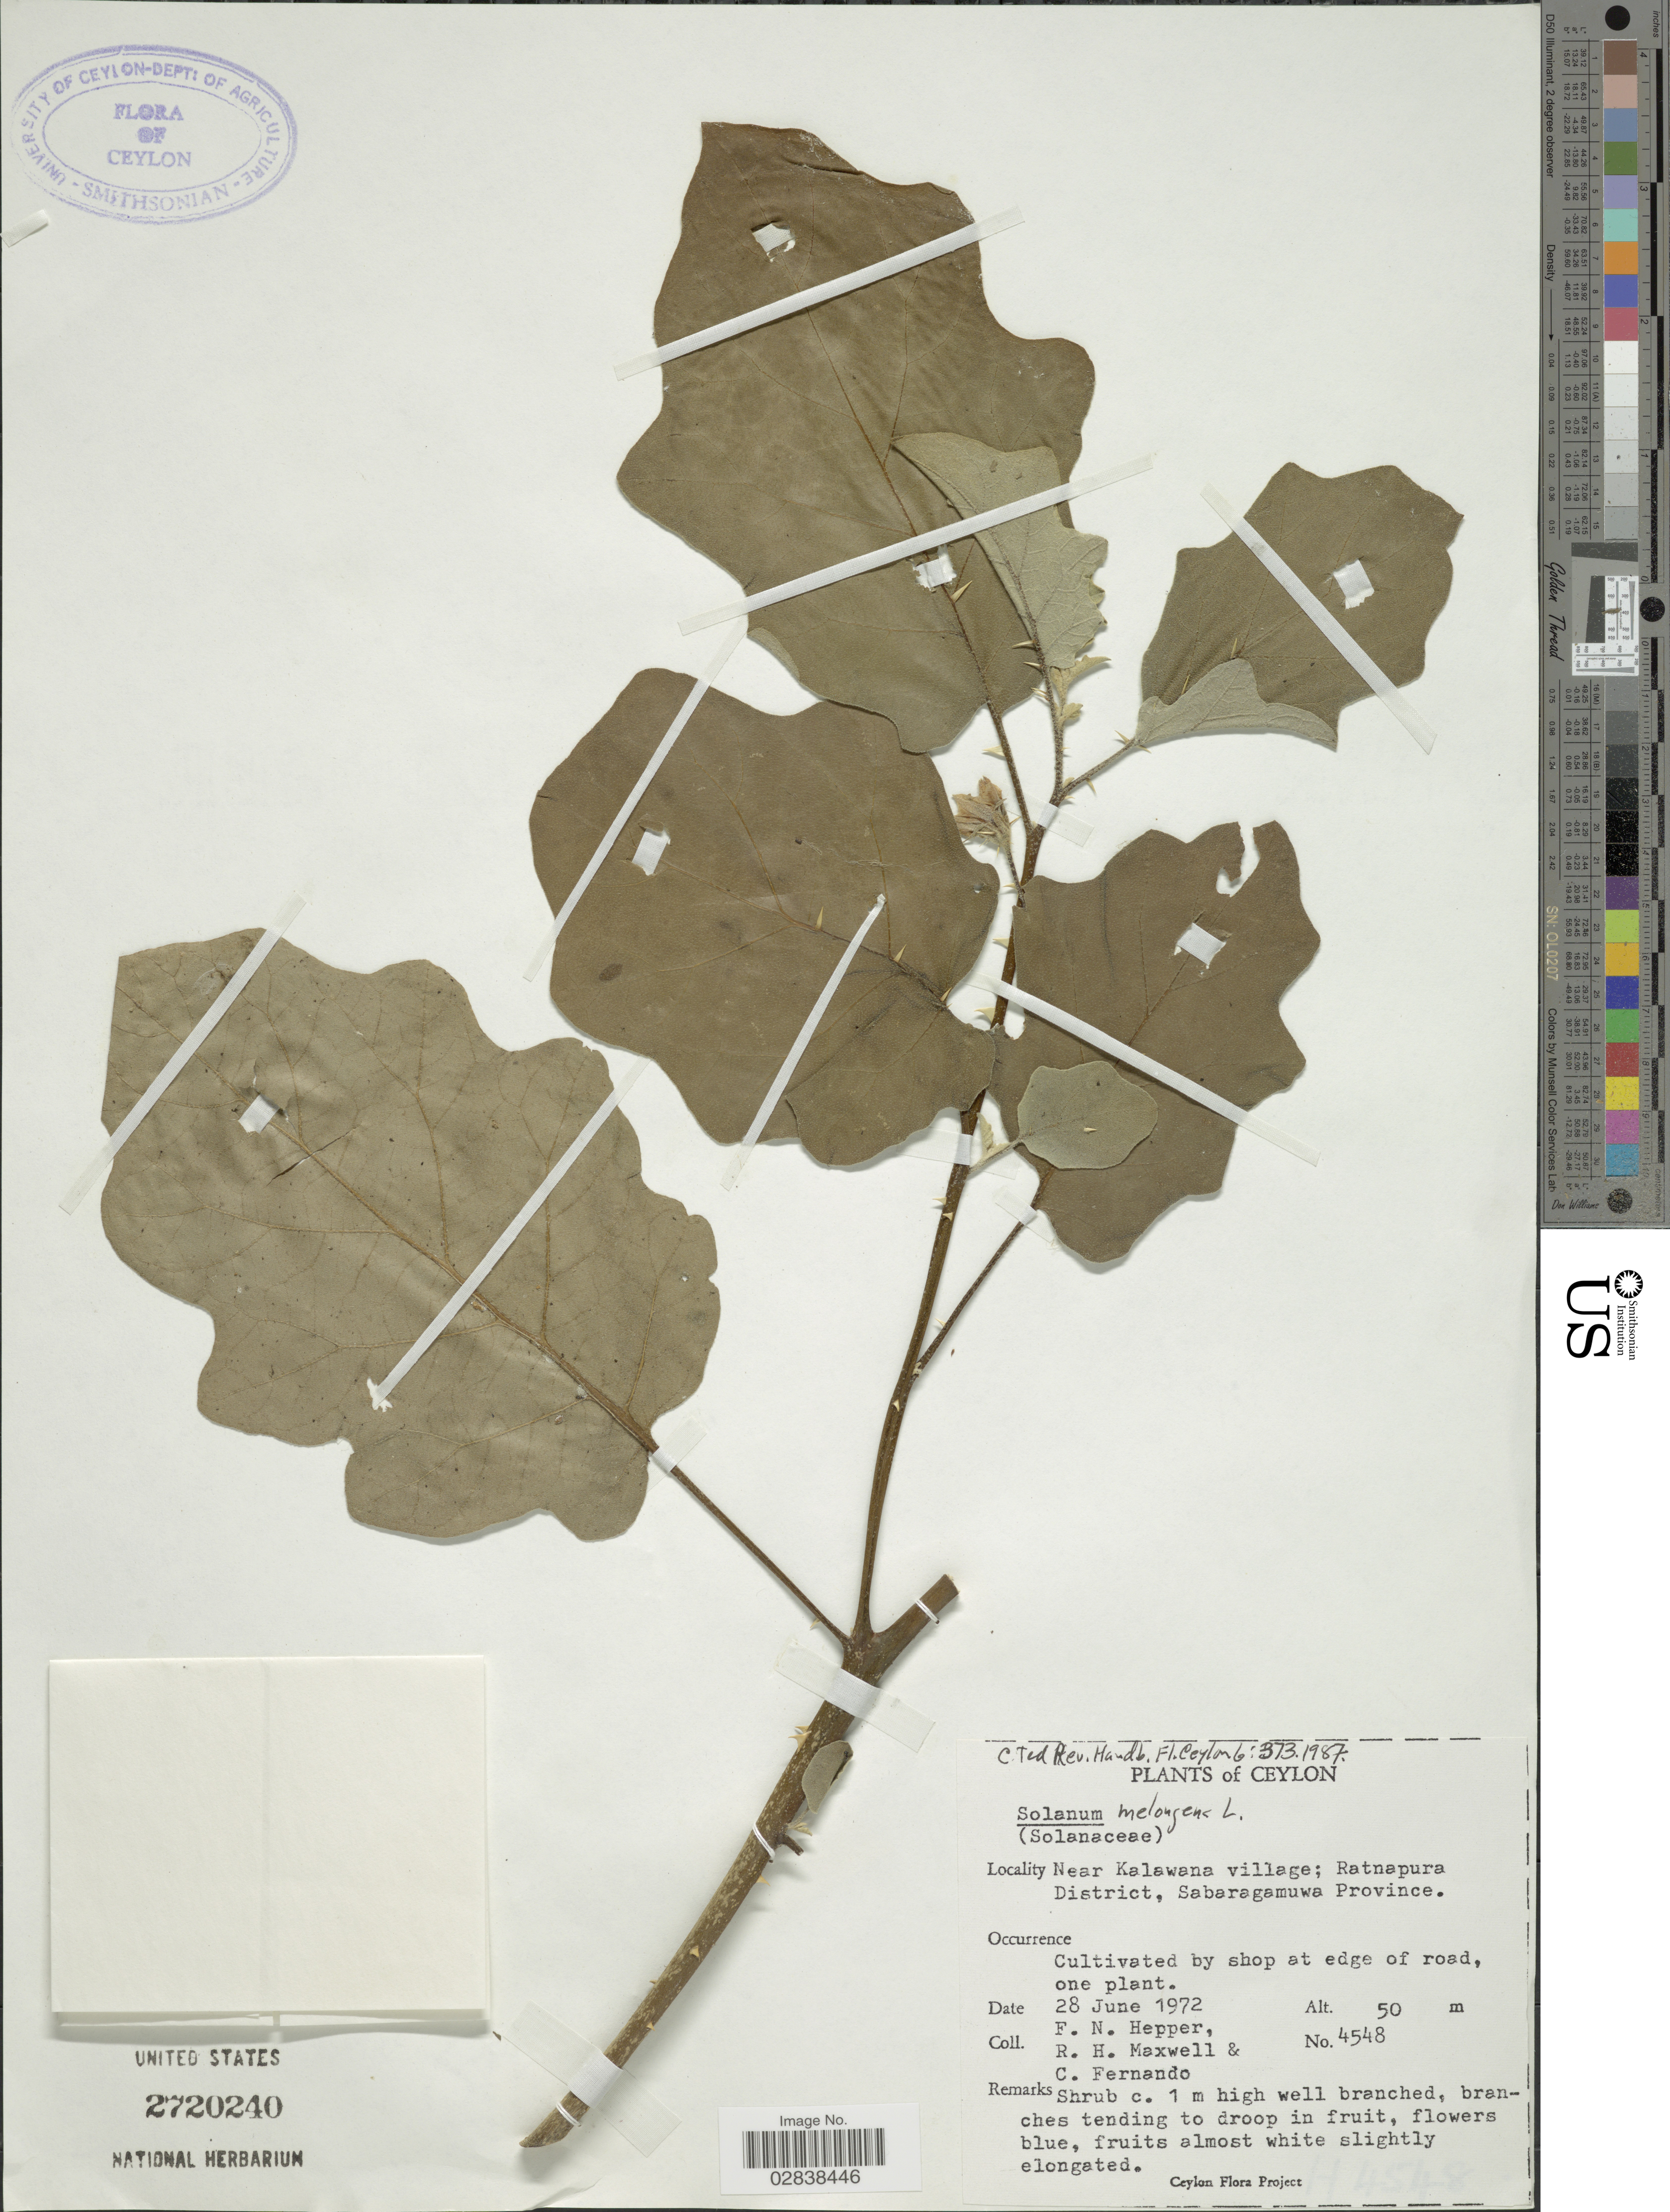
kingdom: Plantae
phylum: Tracheophyta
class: Magnoliopsida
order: Solanales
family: Solanaceae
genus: Solanum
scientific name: Solanum melongena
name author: L.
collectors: F. Hepper, R. Maxwell & C. Fernando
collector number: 4548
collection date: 1972-06-28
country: Sri Lanka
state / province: Sabaragamuwa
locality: Ceylon, Near Kalawana village; Ratnapura District, Sabaragamuwa Province.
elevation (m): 50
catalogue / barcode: US 2720240